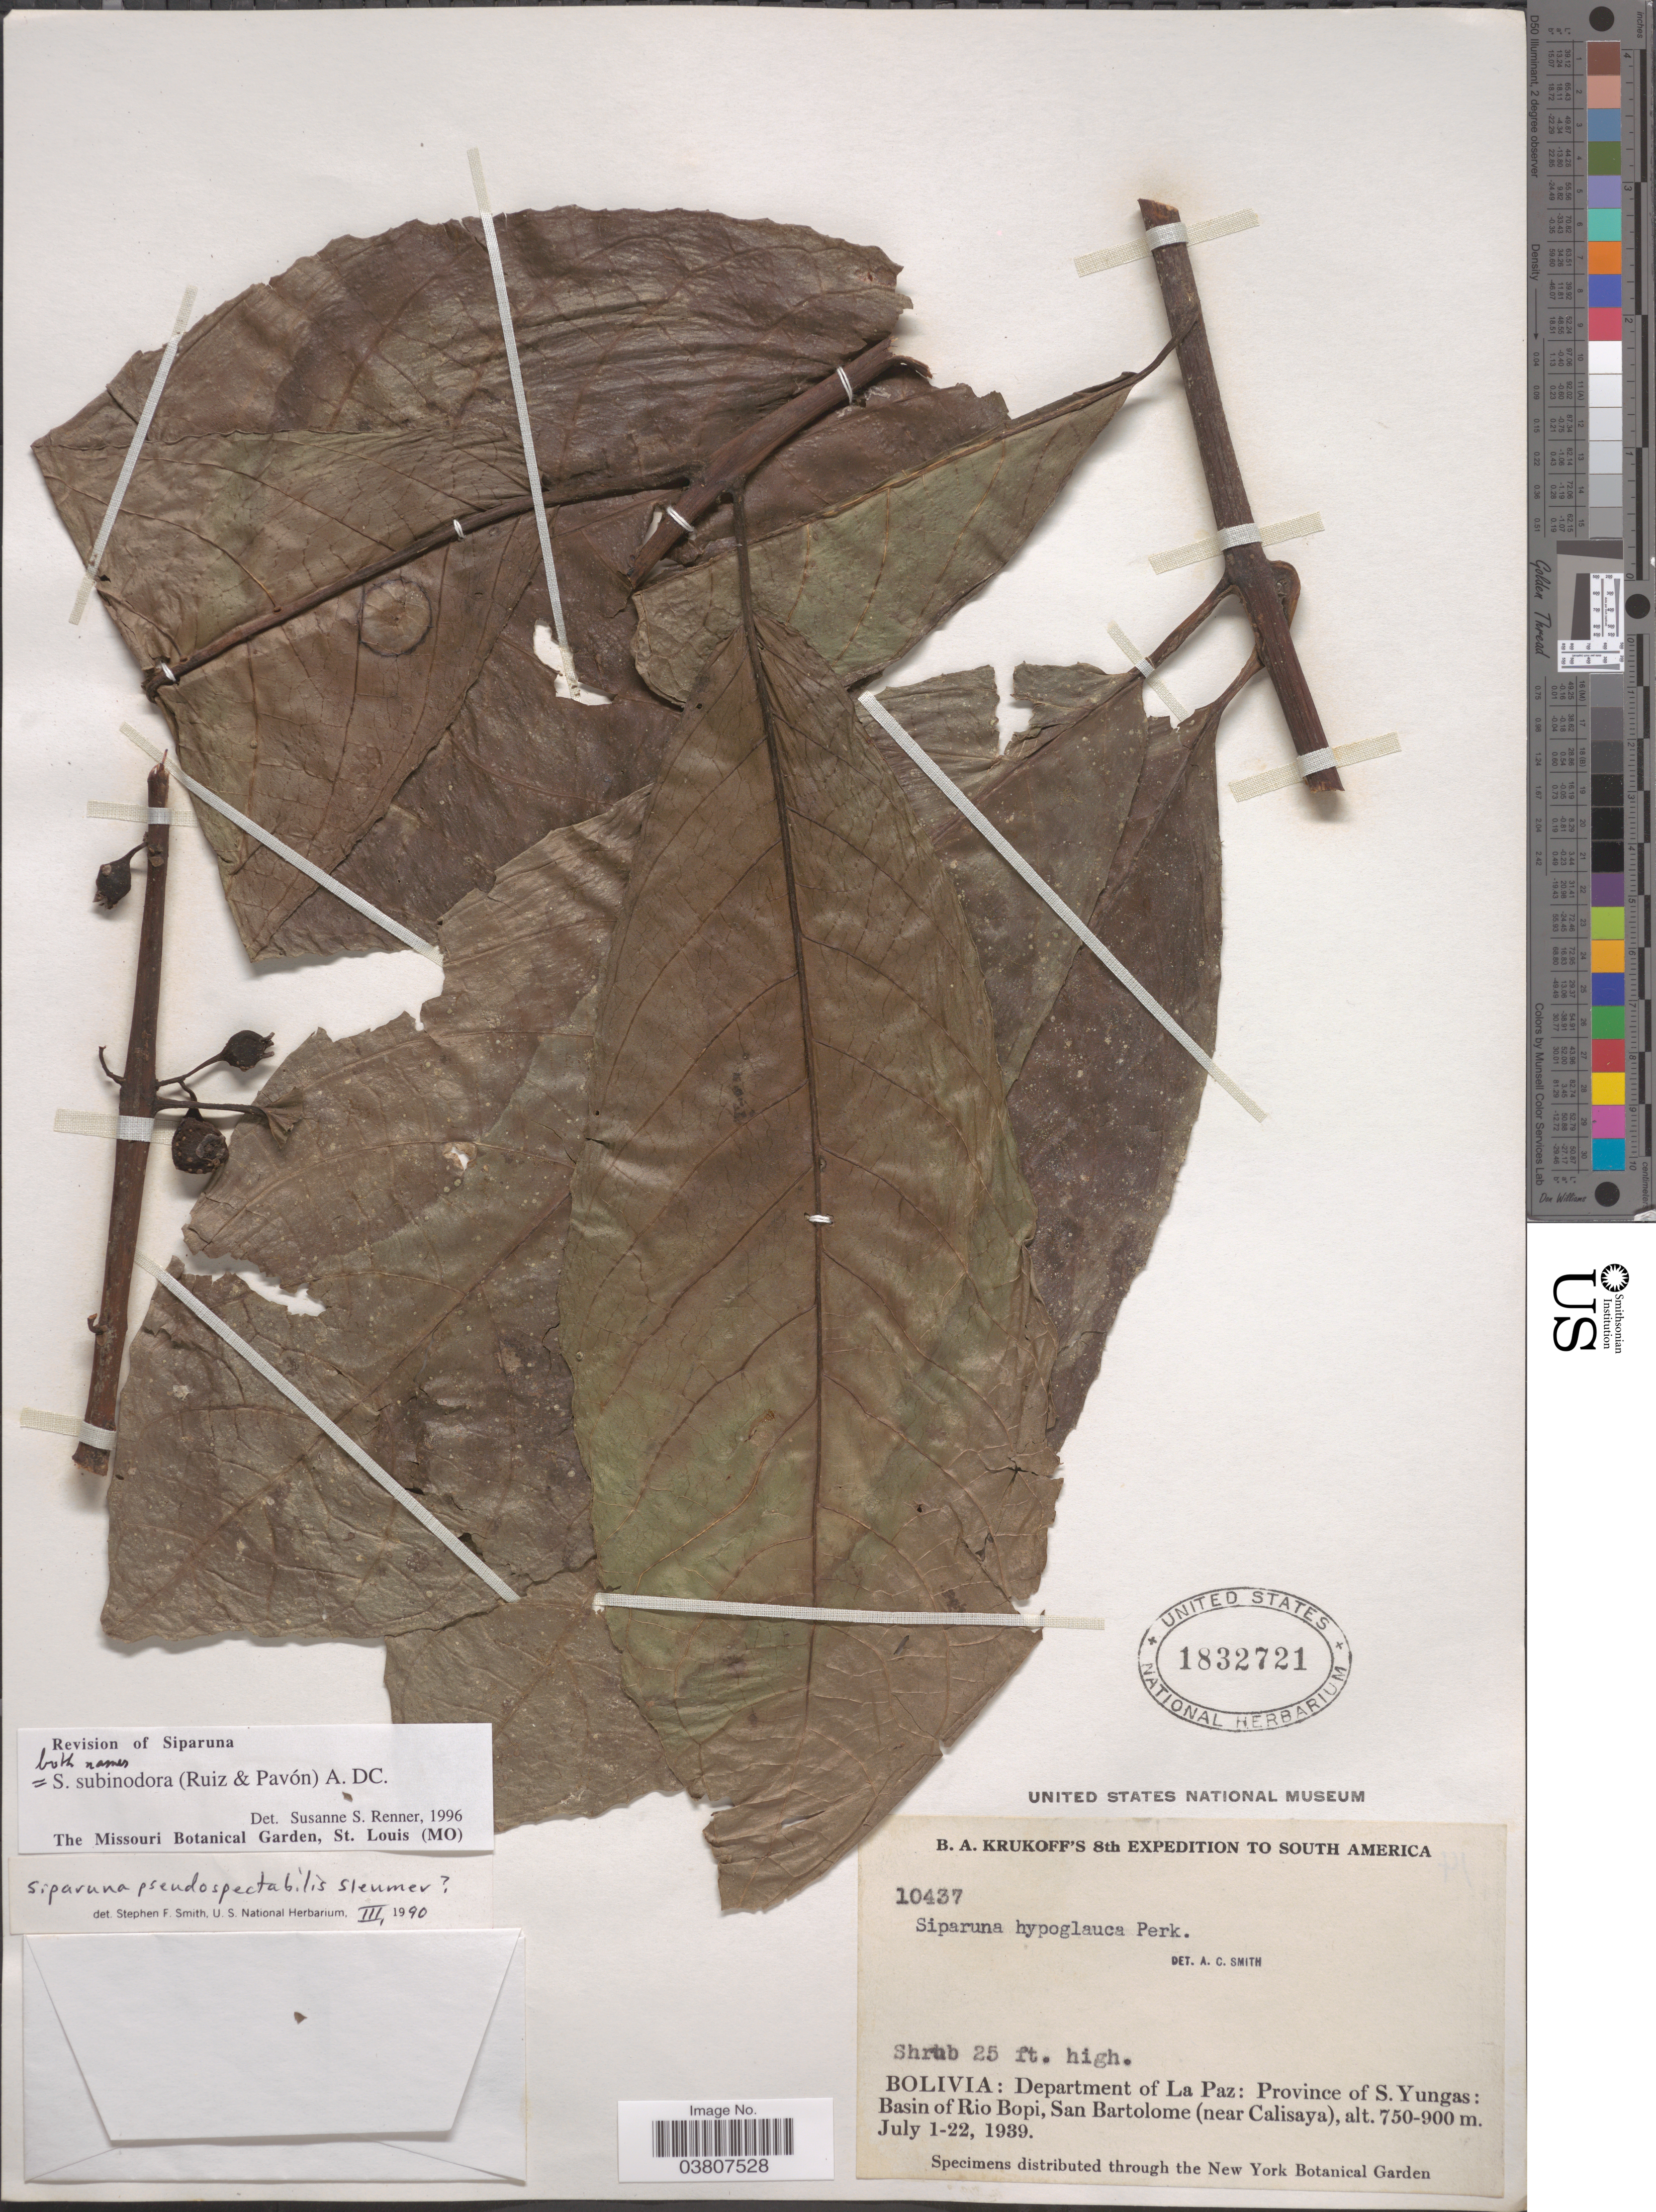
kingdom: Plantae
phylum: Tracheophyta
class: Magnoliopsida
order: Laurales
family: Siparunaceae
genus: Siparuna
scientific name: Siparuna subinodora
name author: (Ruiz & Pav.) A. DC.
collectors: B. A. Krukoff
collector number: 10437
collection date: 1939-07-01/1939-07-22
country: Bolivia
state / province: La Paz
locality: Department of La Paz: Province of S. Yungas: Basin of Rio Bopi, San Bartolome (near Calisaya).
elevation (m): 750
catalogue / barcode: US 1832721